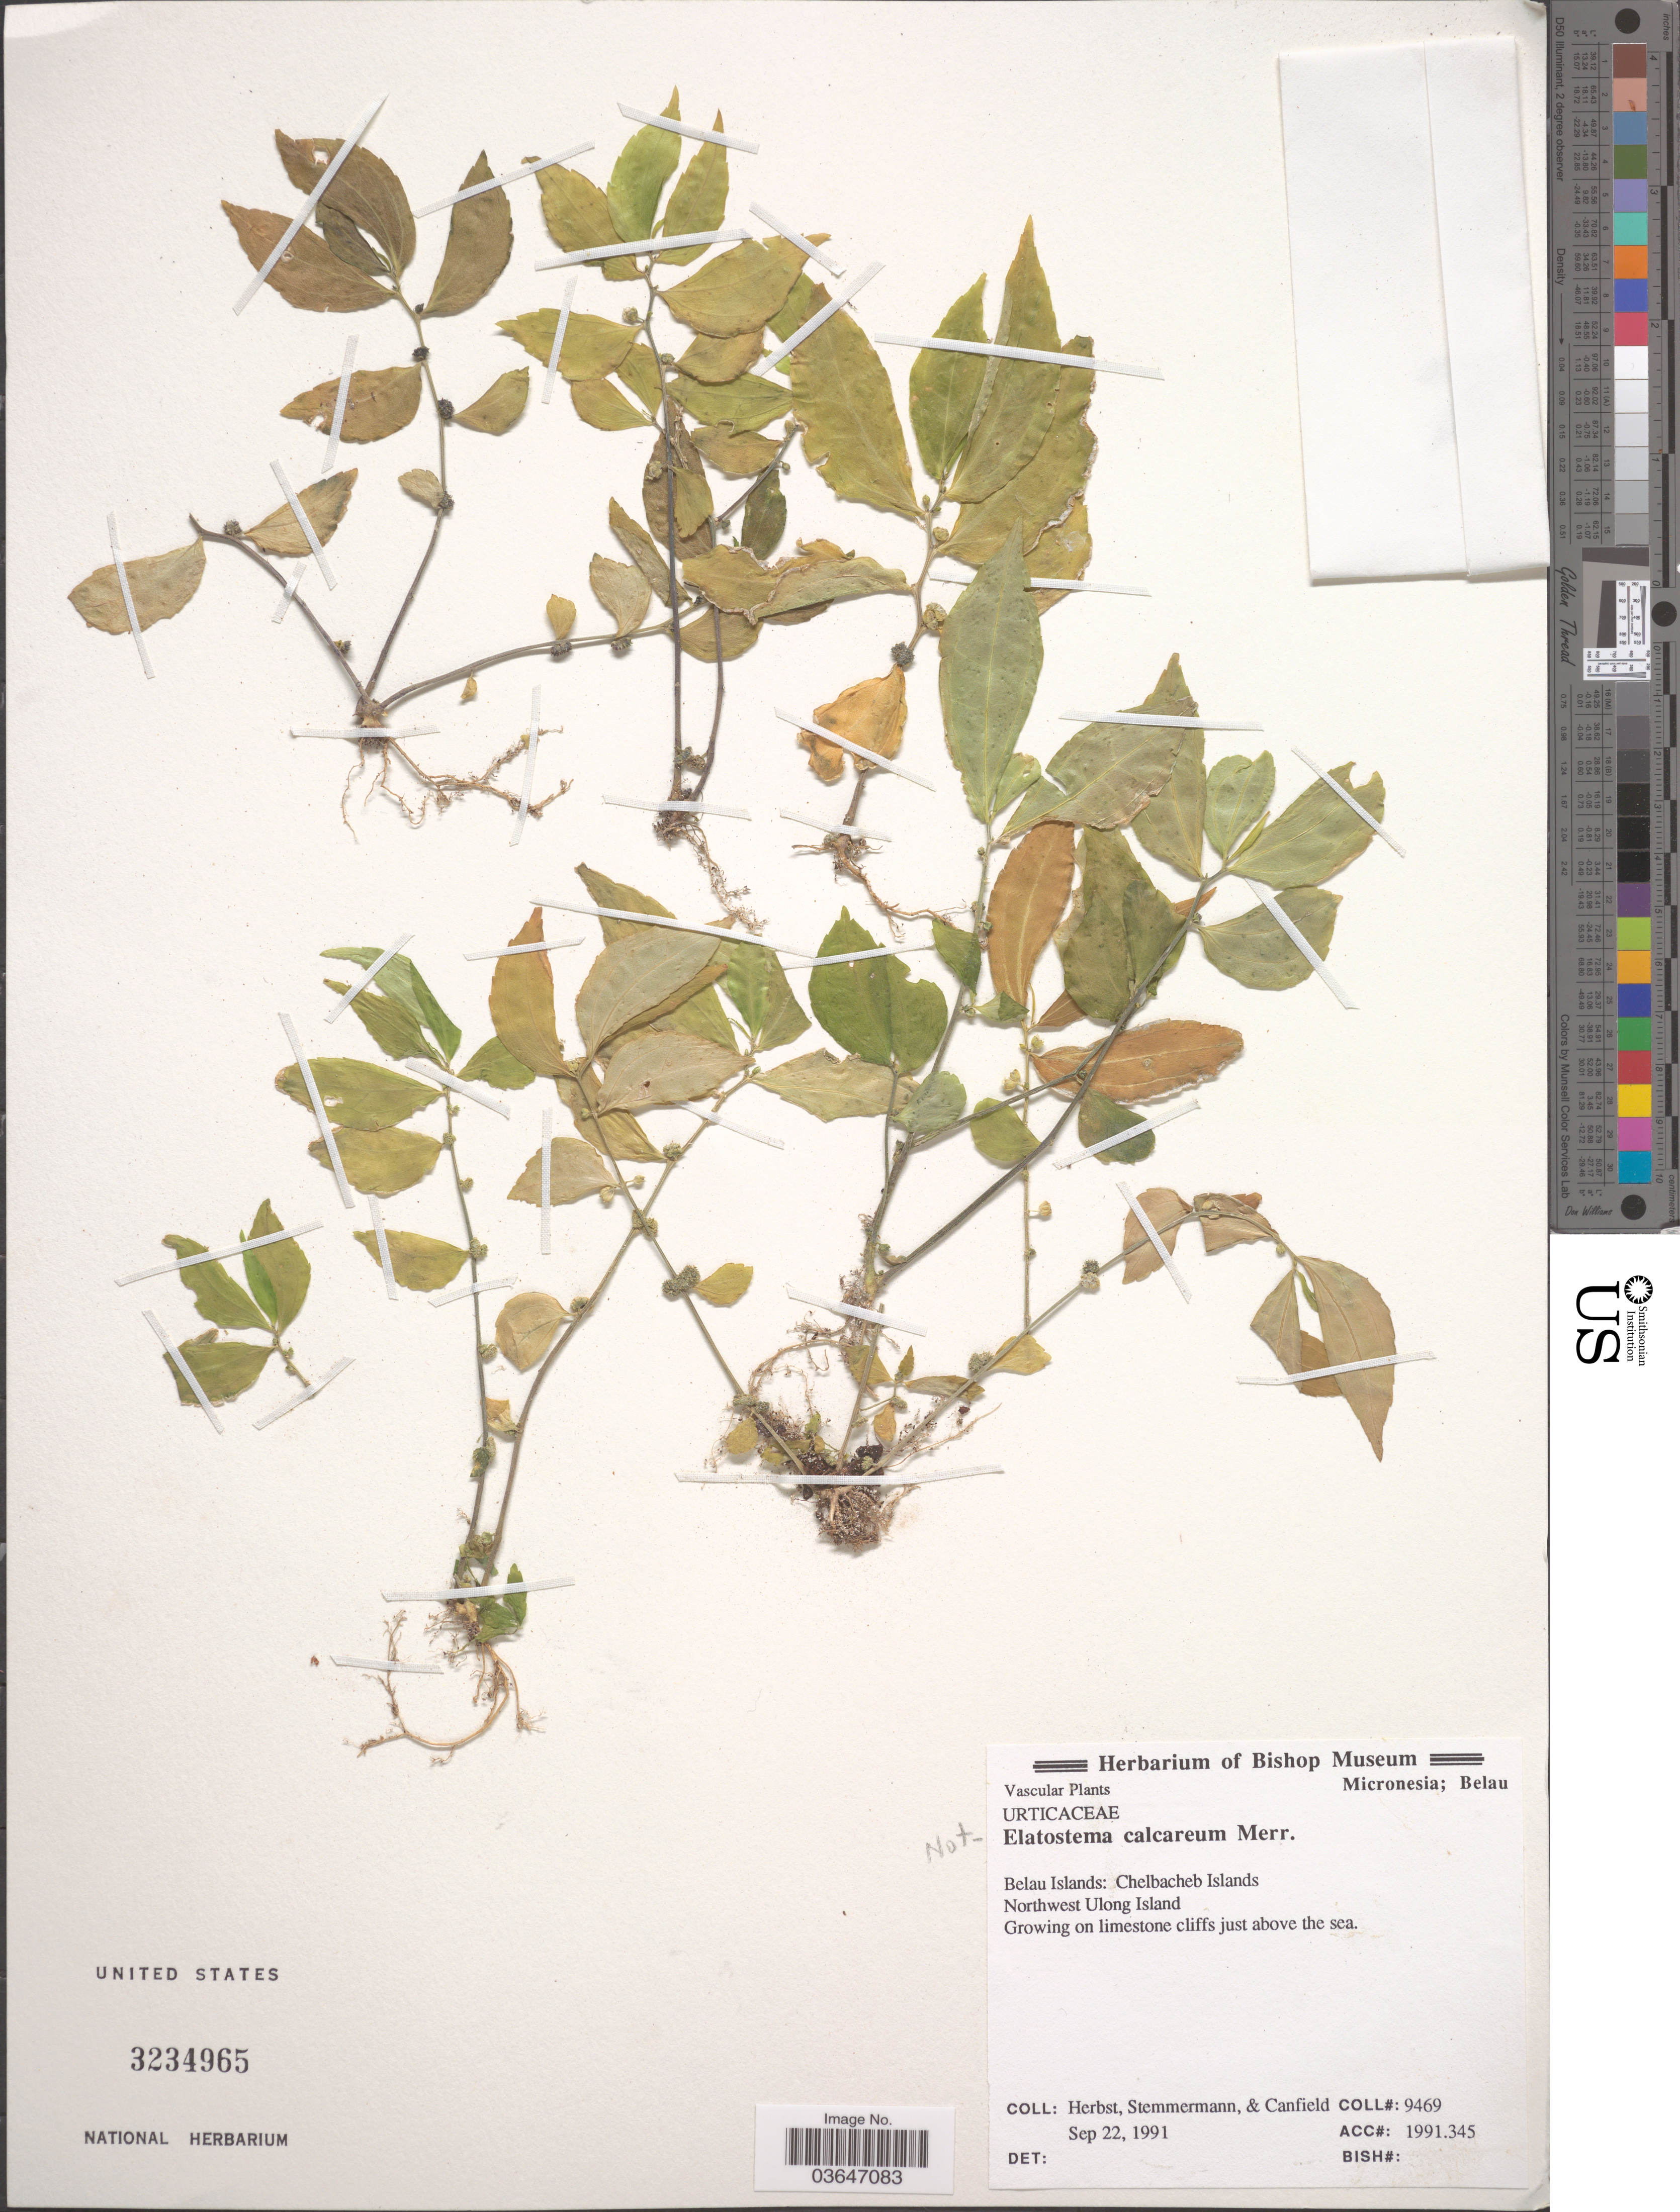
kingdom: Plantae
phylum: Tracheophyta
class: Magnoliopsida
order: Proteales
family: Proteaceae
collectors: -. Herbst, -. Stemmermann & -. Canfield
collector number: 9469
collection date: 1991-09-22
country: Palau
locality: Micronesia. Belau Islands: Chelbacheb Islands. Northwest Ulong Island.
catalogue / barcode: US 3234965